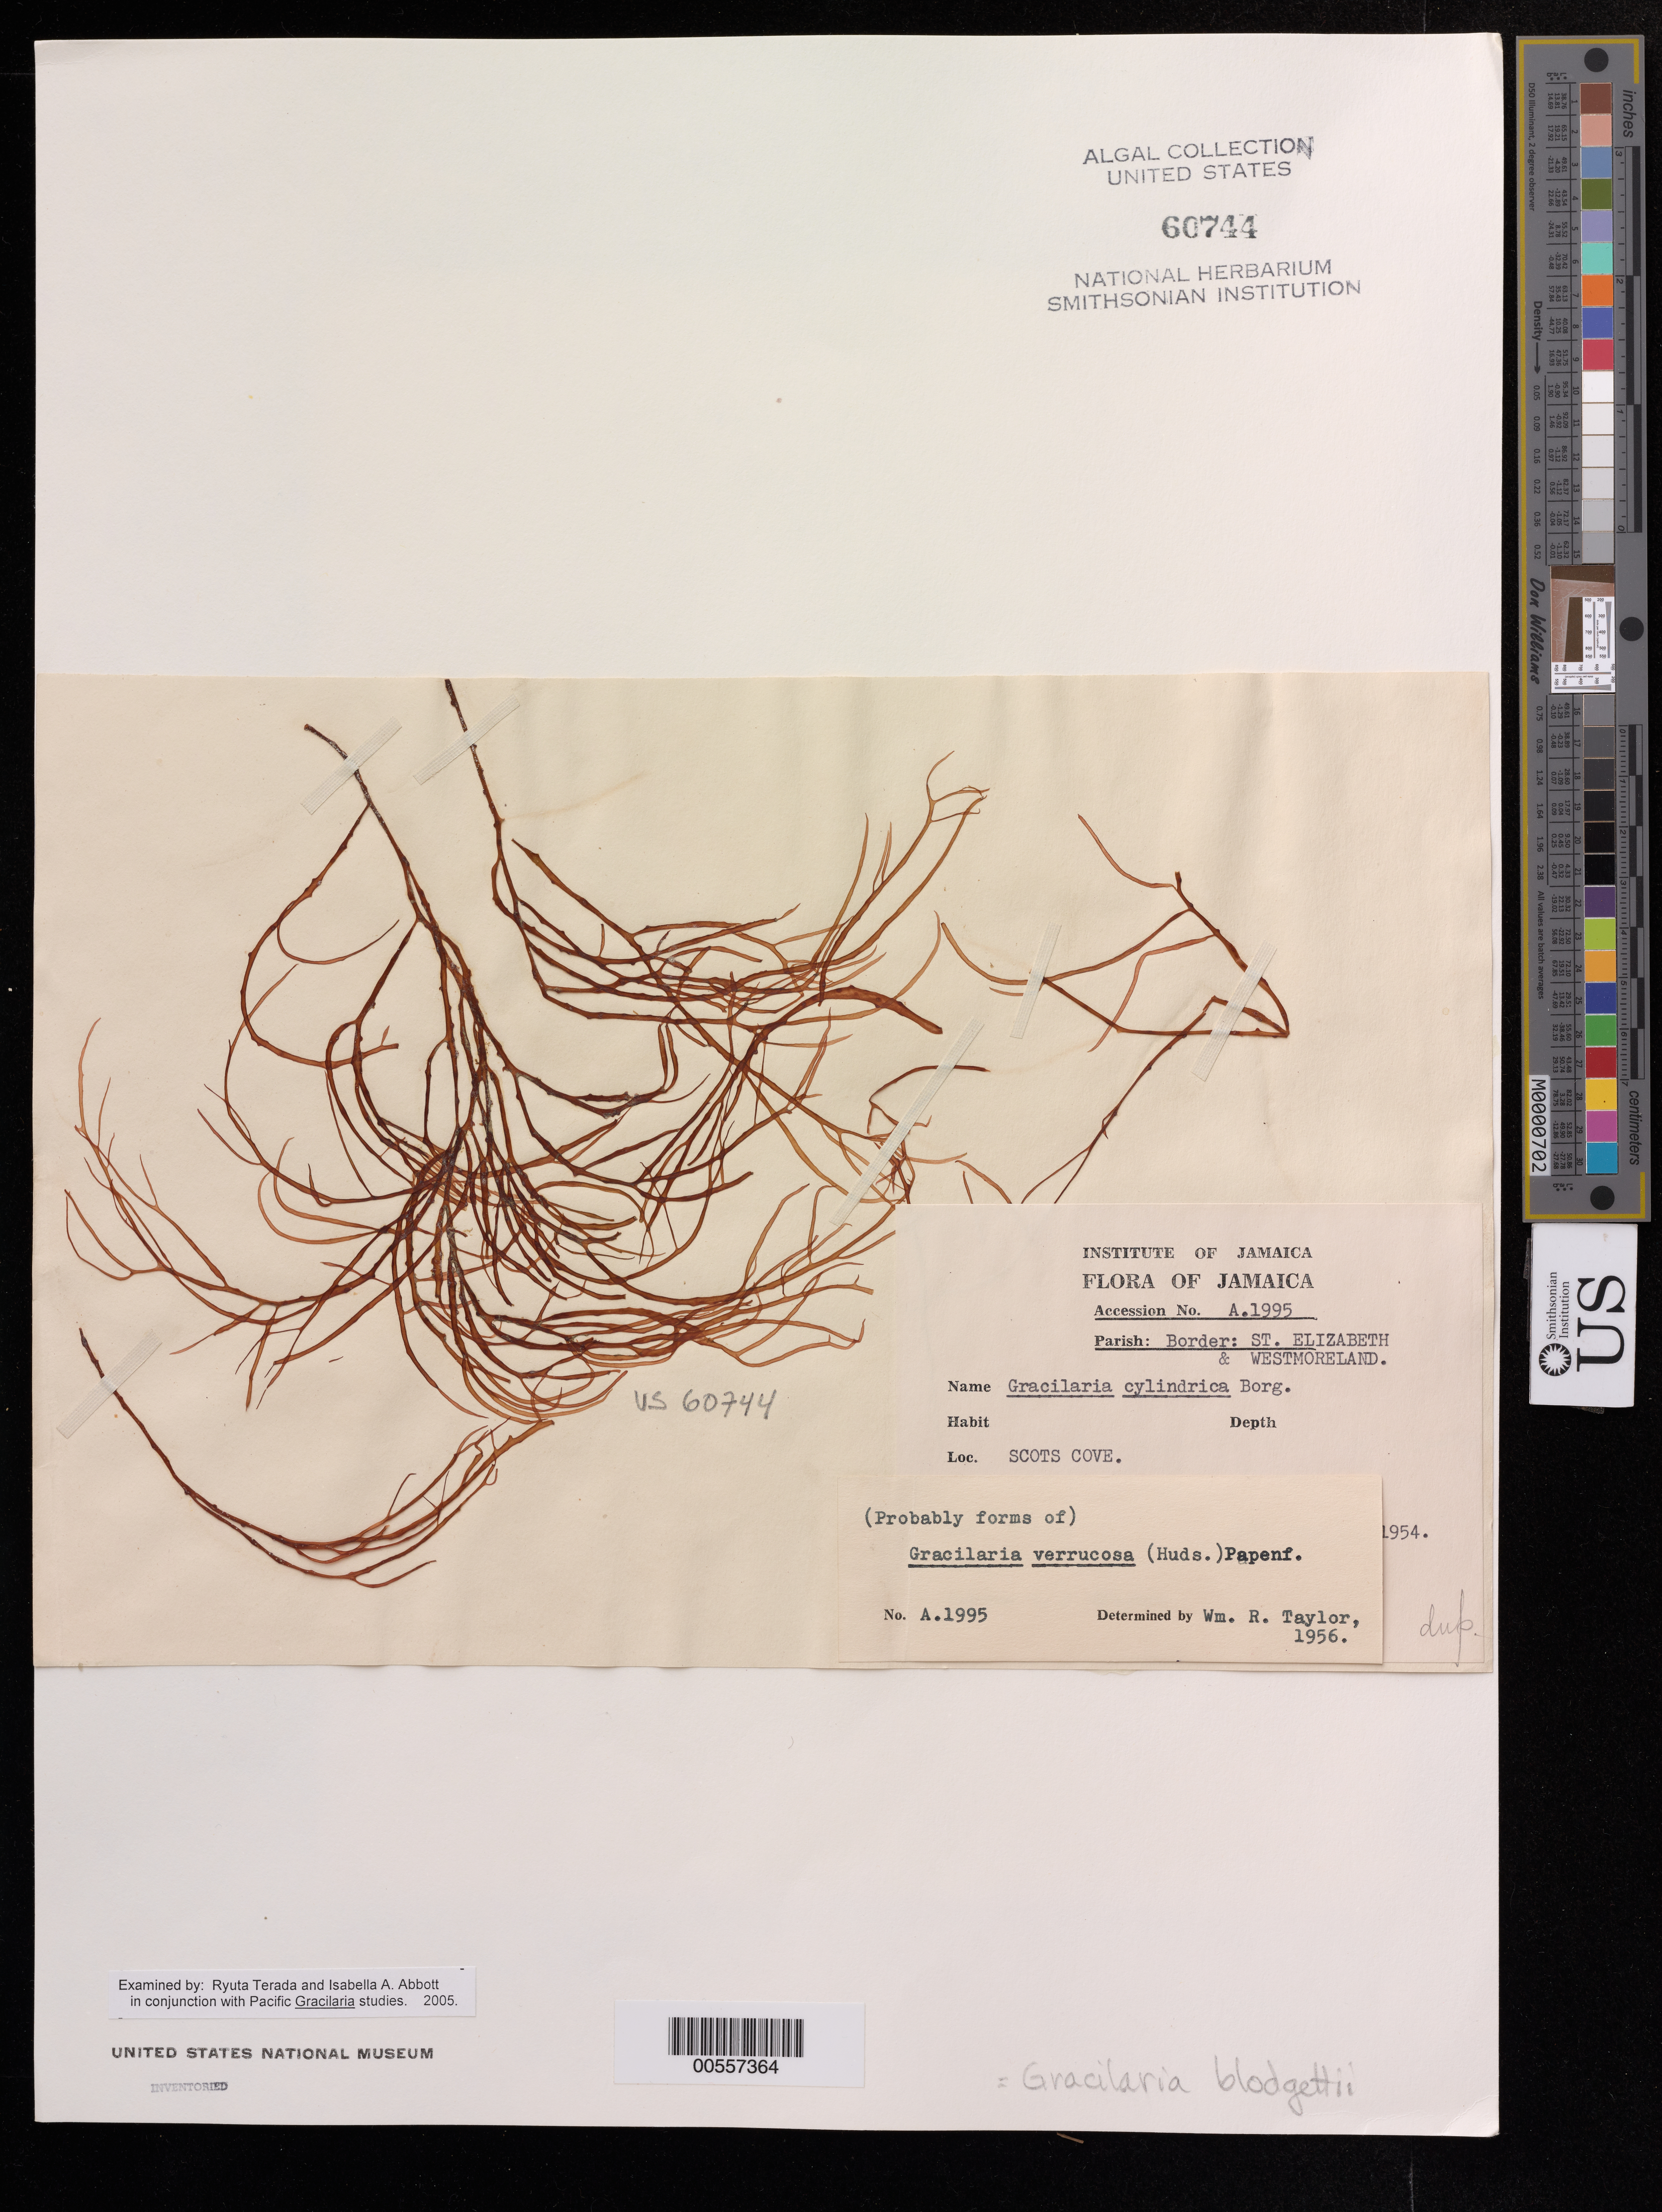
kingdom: Plantae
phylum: Rhodophyta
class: Florideophyceae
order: Gracilariales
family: Gracilariaceae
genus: Gracilaria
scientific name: Gracilaria blodgettii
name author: Harv.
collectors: V. J. Chapman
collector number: A.1995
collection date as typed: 20 May 1954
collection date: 1954-05-20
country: Jamaica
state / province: Saint Elizabeth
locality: Seal cove (scotts cove)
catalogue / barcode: US 60744